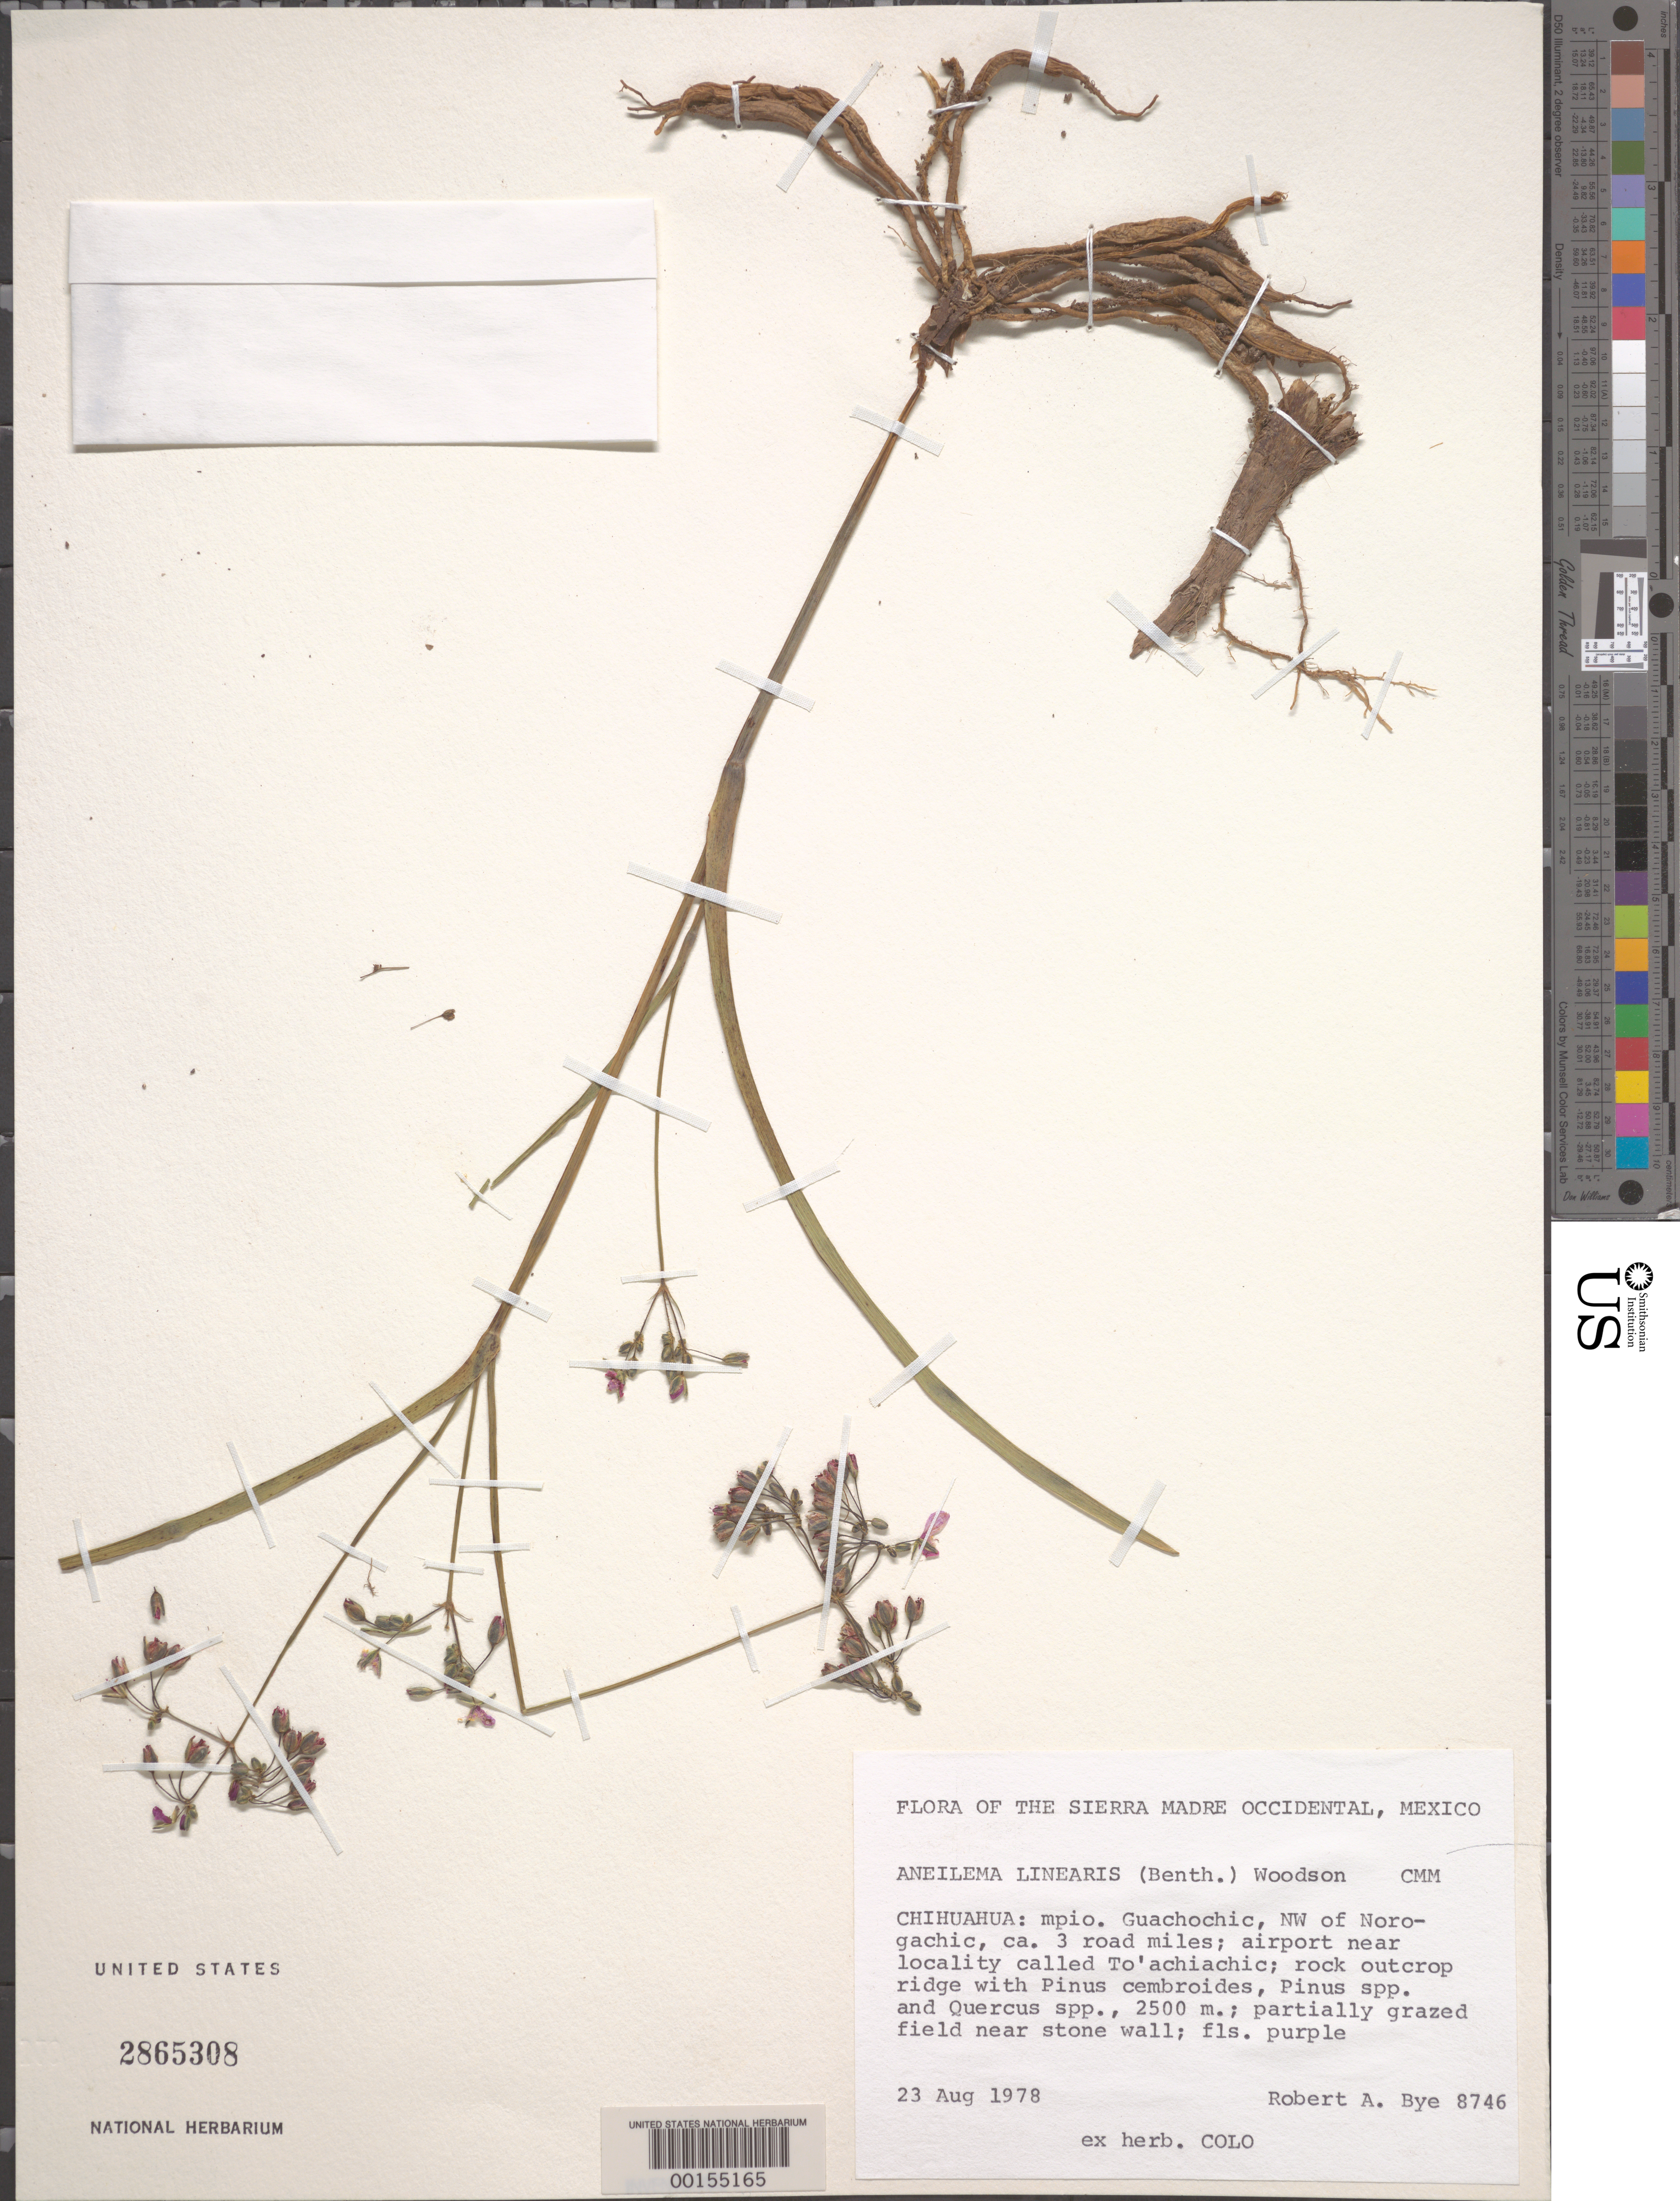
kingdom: Plantae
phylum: Tracheophyta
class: Liliopsida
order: Commelinales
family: Commelinaceae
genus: Gibasis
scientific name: Gibasis linearis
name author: (Benth.) Rohweder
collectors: R. A. Bye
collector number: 8746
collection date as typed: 23 Aug 1978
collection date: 1978-08-23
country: Mexico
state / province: Chihuahua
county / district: Guachochi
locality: NW of Norogachic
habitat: Partially grazed field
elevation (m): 2500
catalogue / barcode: US 2865308